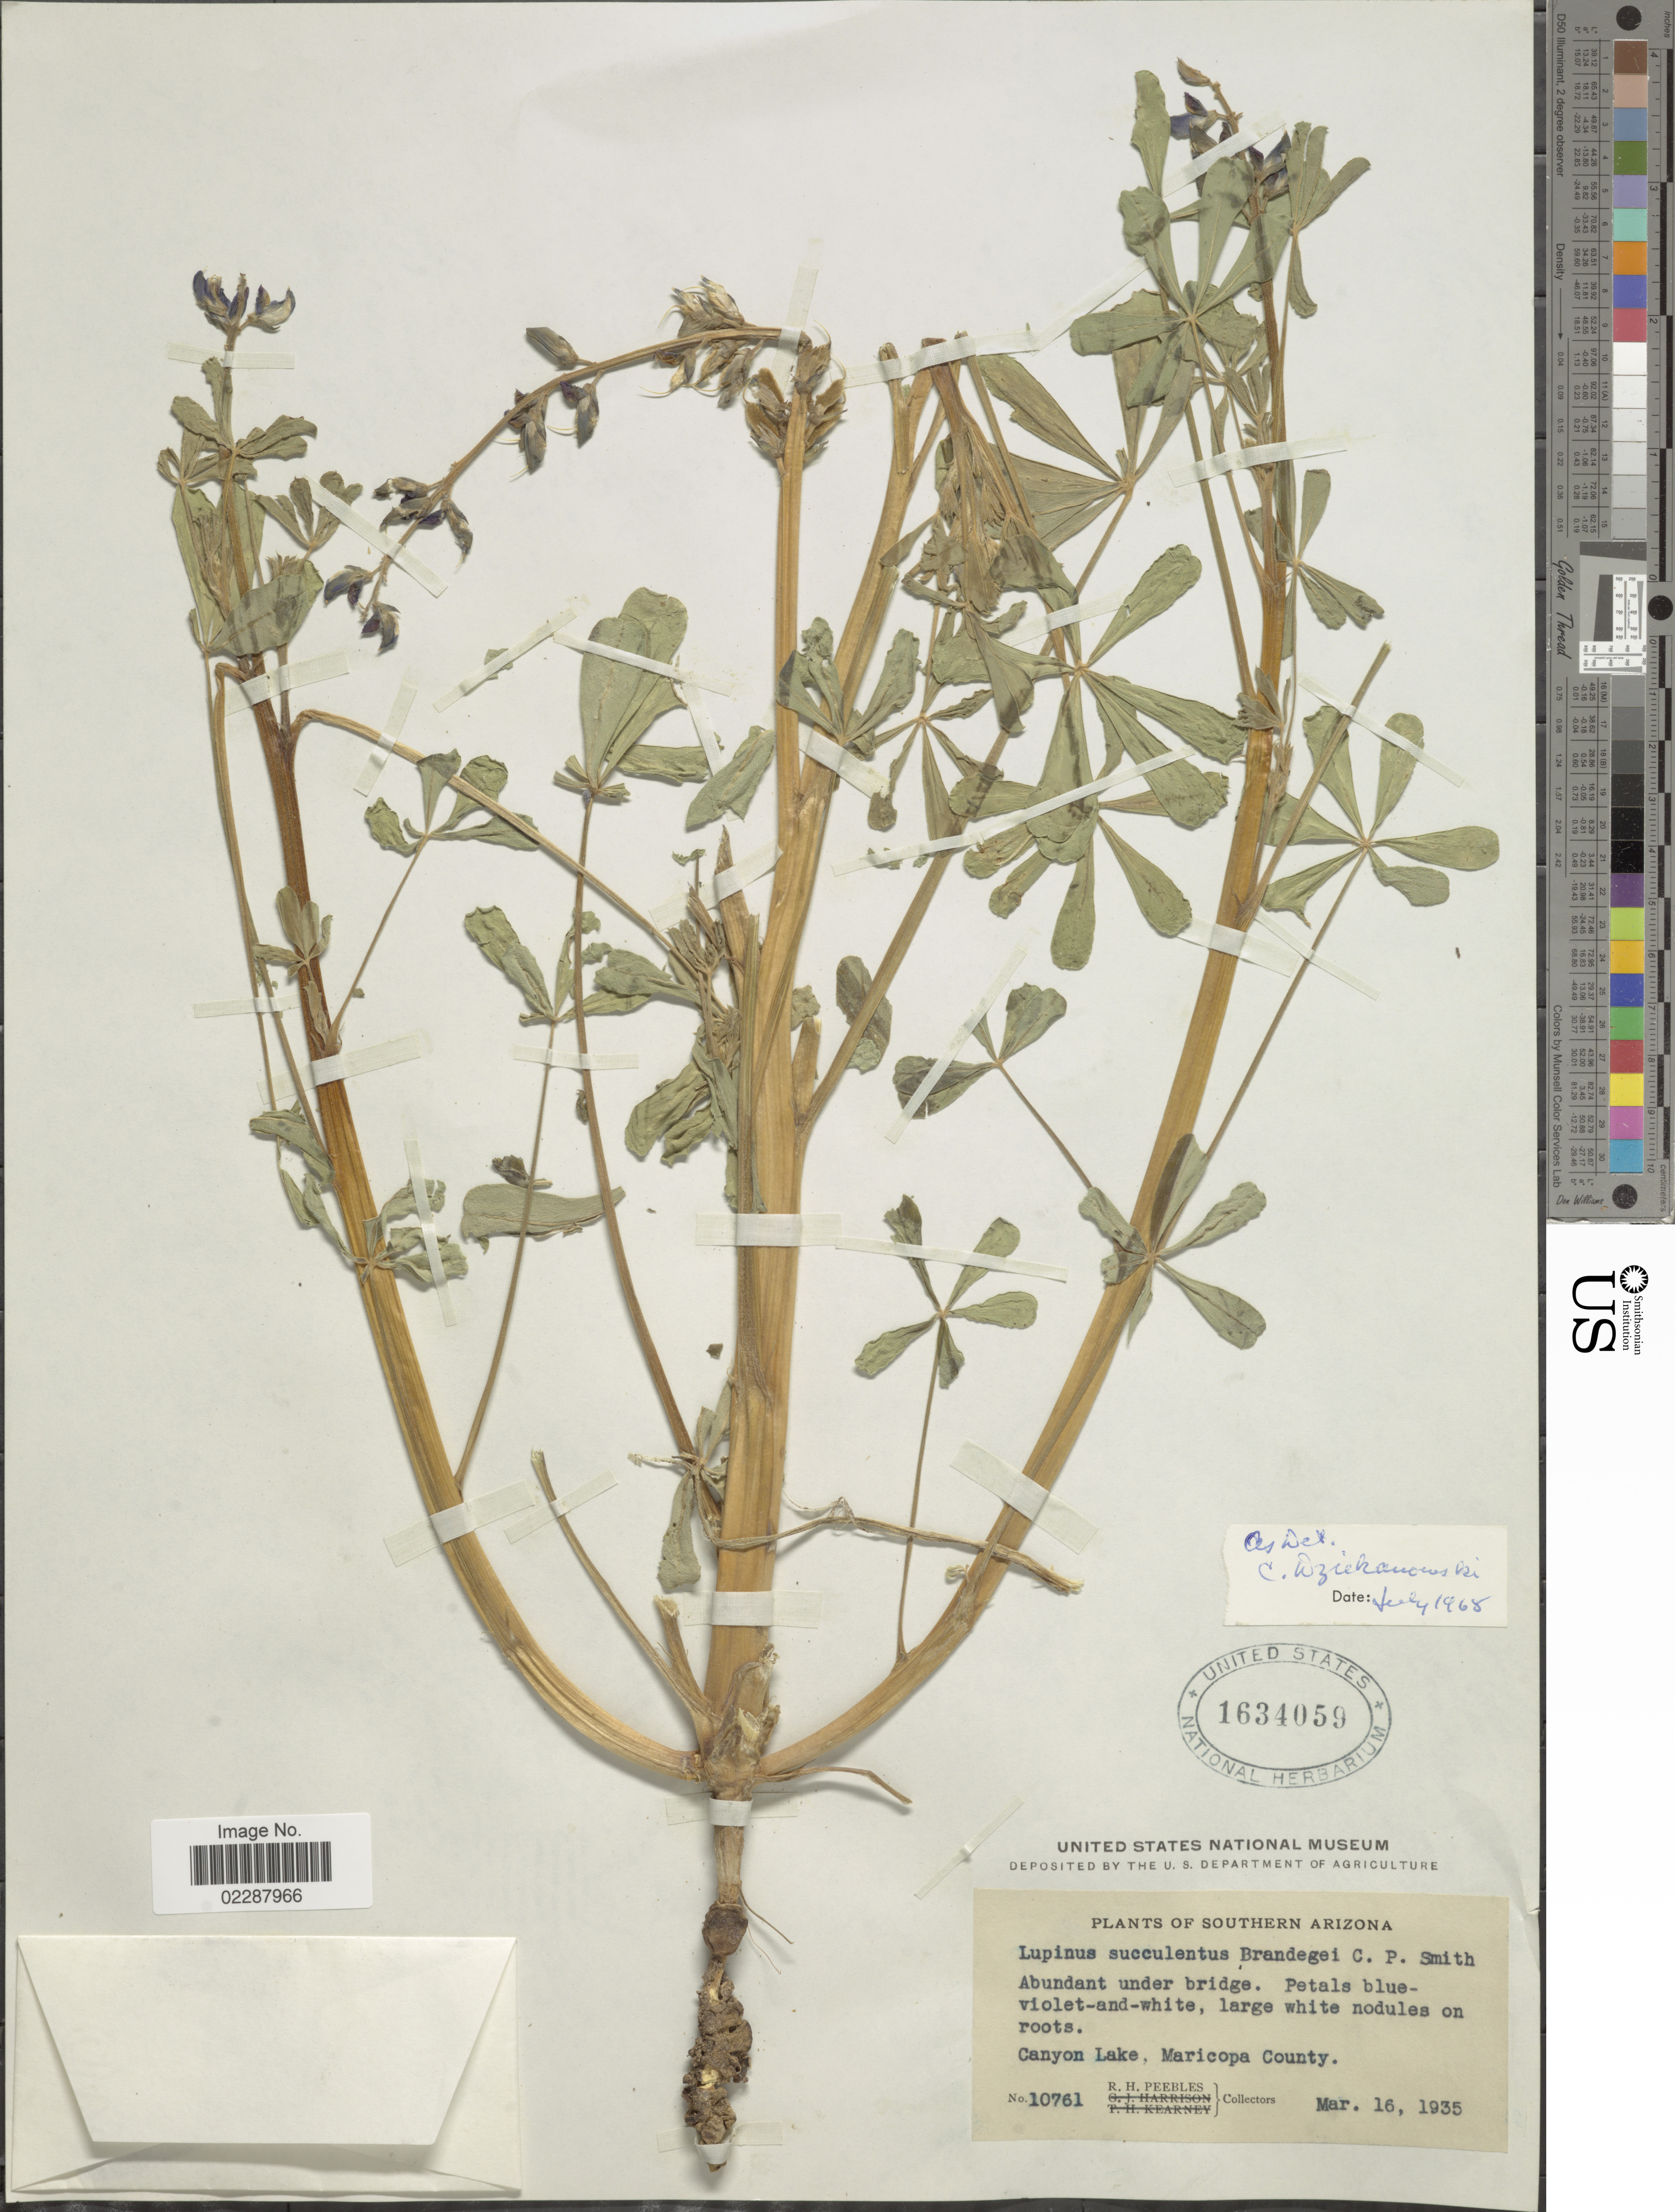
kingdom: Plantae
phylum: Tracheophyta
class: Magnoliopsida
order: Fabales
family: Fabaceae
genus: Lupinus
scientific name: Lupinus succulentus var. brandegeei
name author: C.P. Sm.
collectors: R. H. Peebles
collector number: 10761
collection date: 1935-03-16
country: United States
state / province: Arizona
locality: Southern Arizona, Canyon Lake, Maricopa County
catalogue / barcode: US 1634059